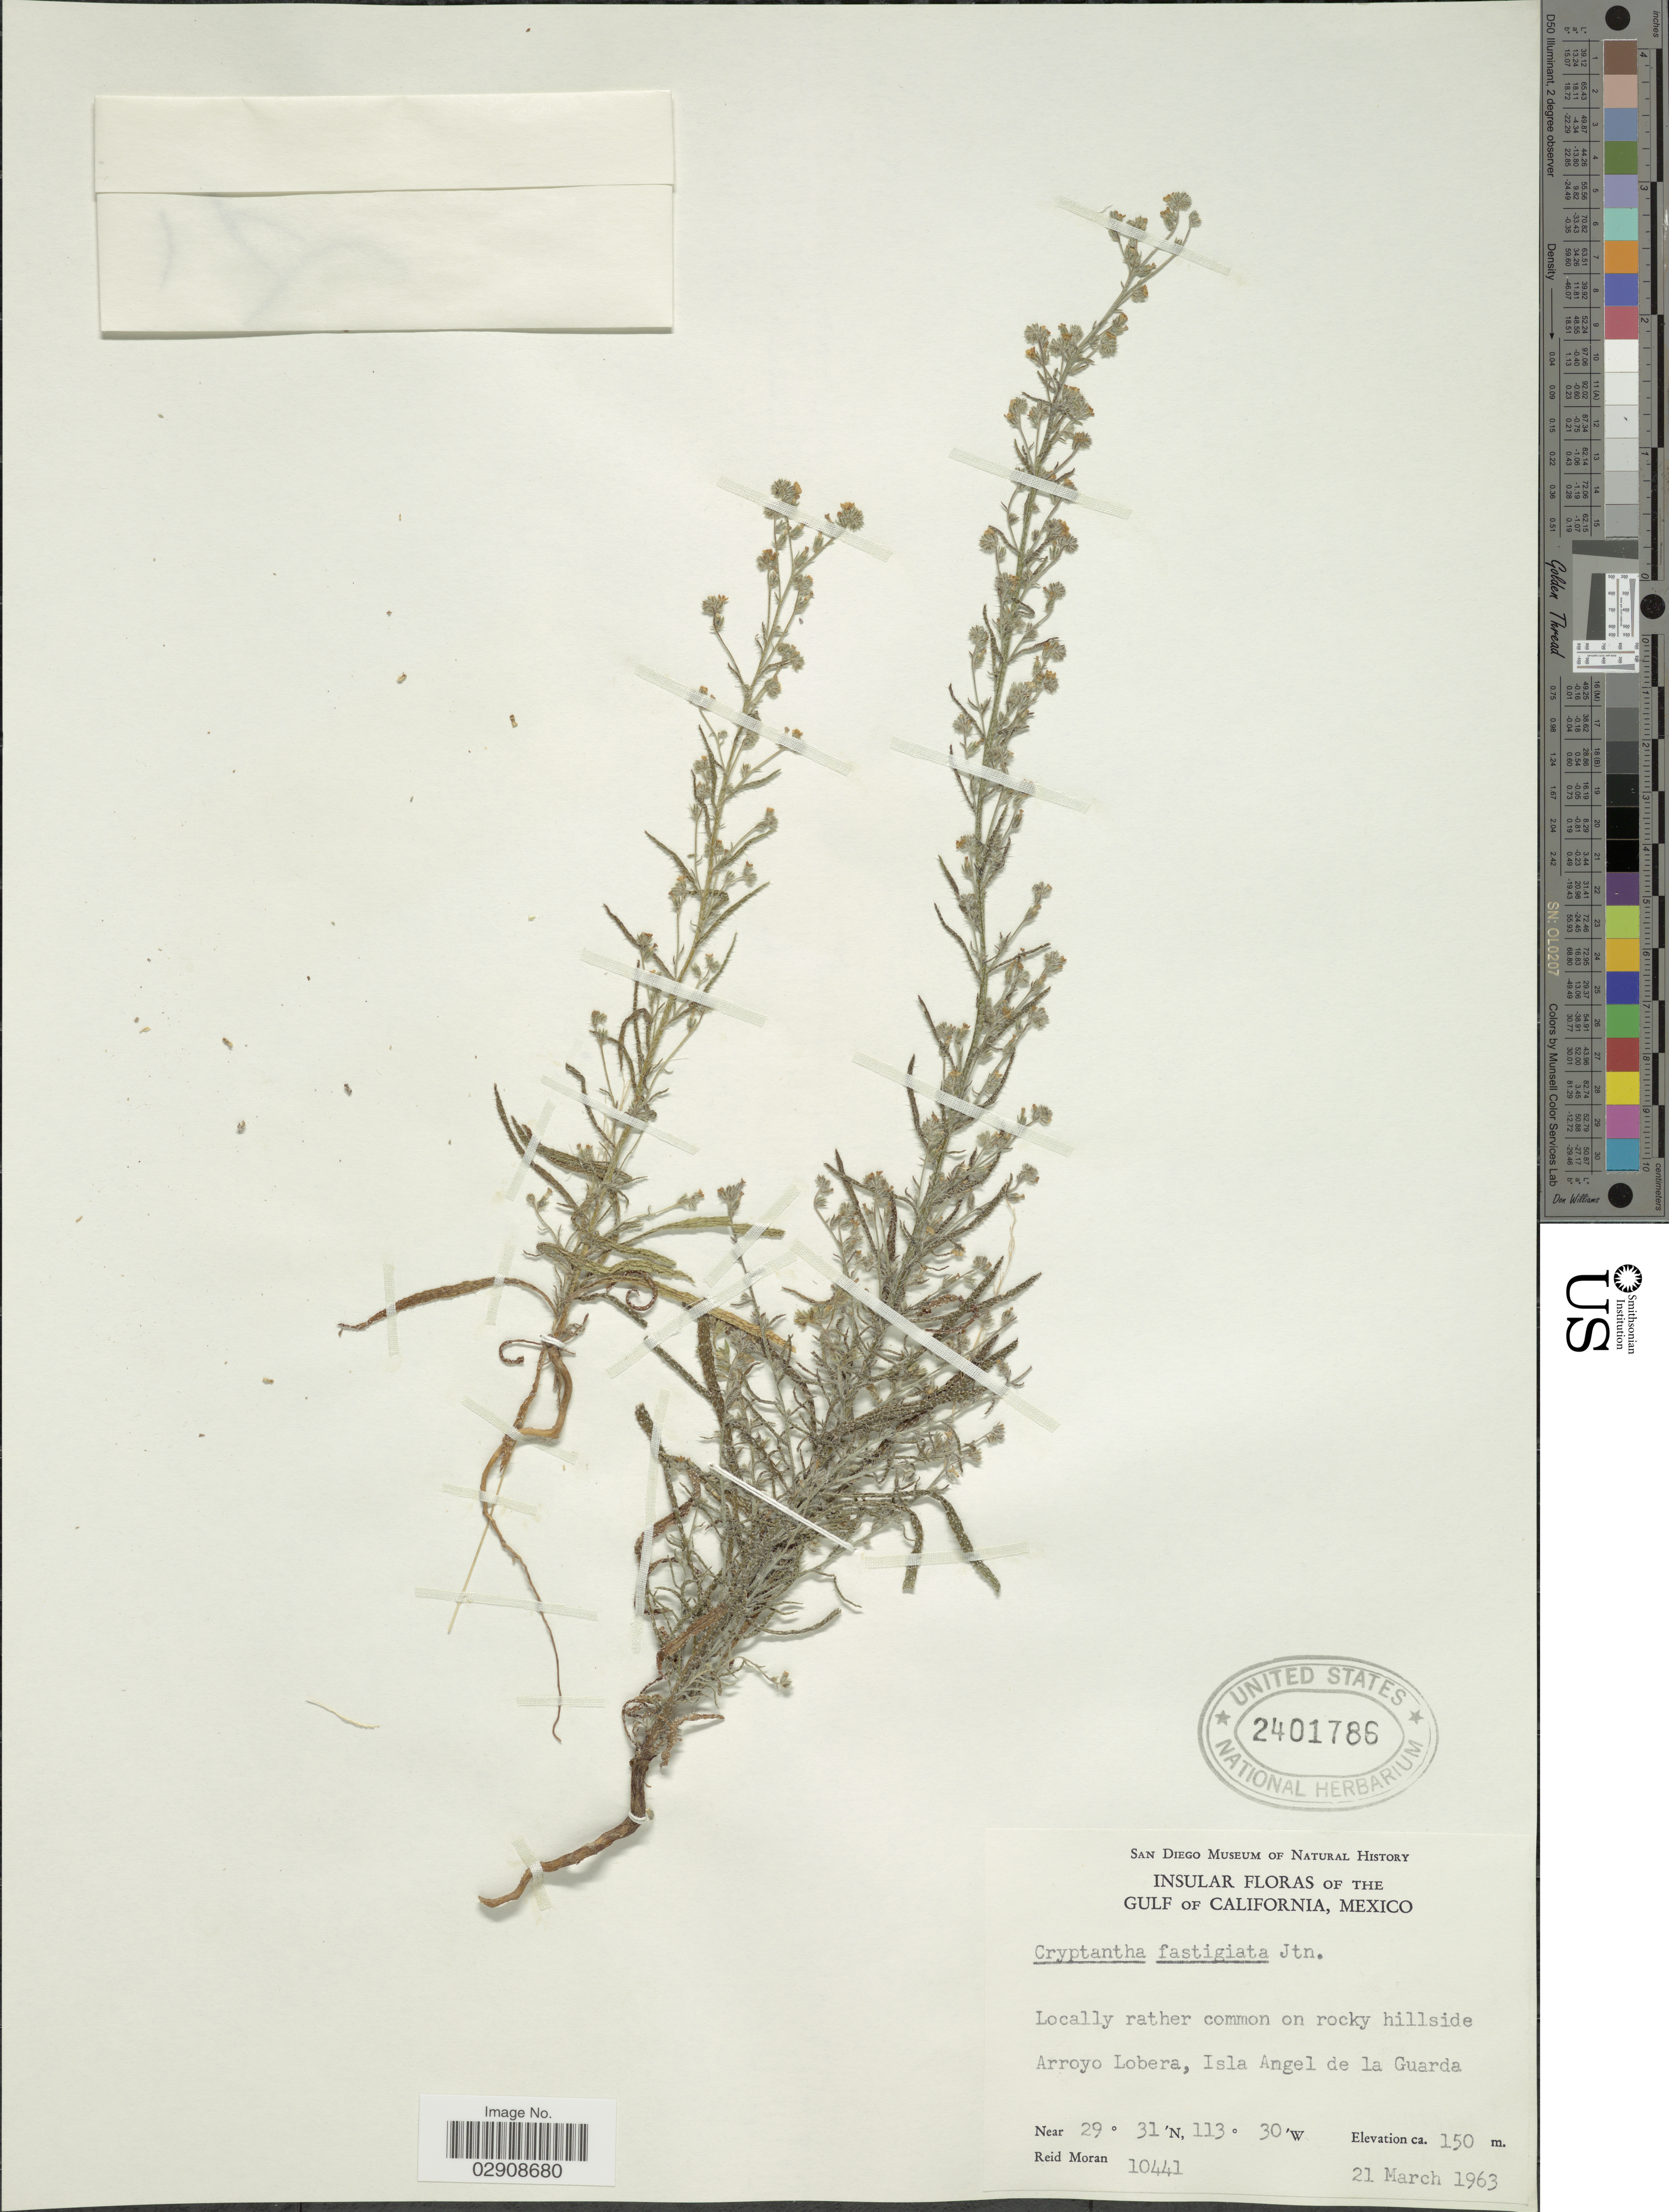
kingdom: Plantae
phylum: Tracheophyta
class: Magnoliopsida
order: Boraginales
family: Boraginaceae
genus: Cryptantha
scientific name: Cryptantha fastigiata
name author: I.M. Johnst.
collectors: R. V. Moran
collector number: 10441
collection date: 1963-03-21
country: Mexico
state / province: Baja California Norte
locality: Insular Floras of the Gulf of California. Arroyo Lobera, Isla Angel de la Guarda.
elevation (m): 150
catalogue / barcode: US 2401786